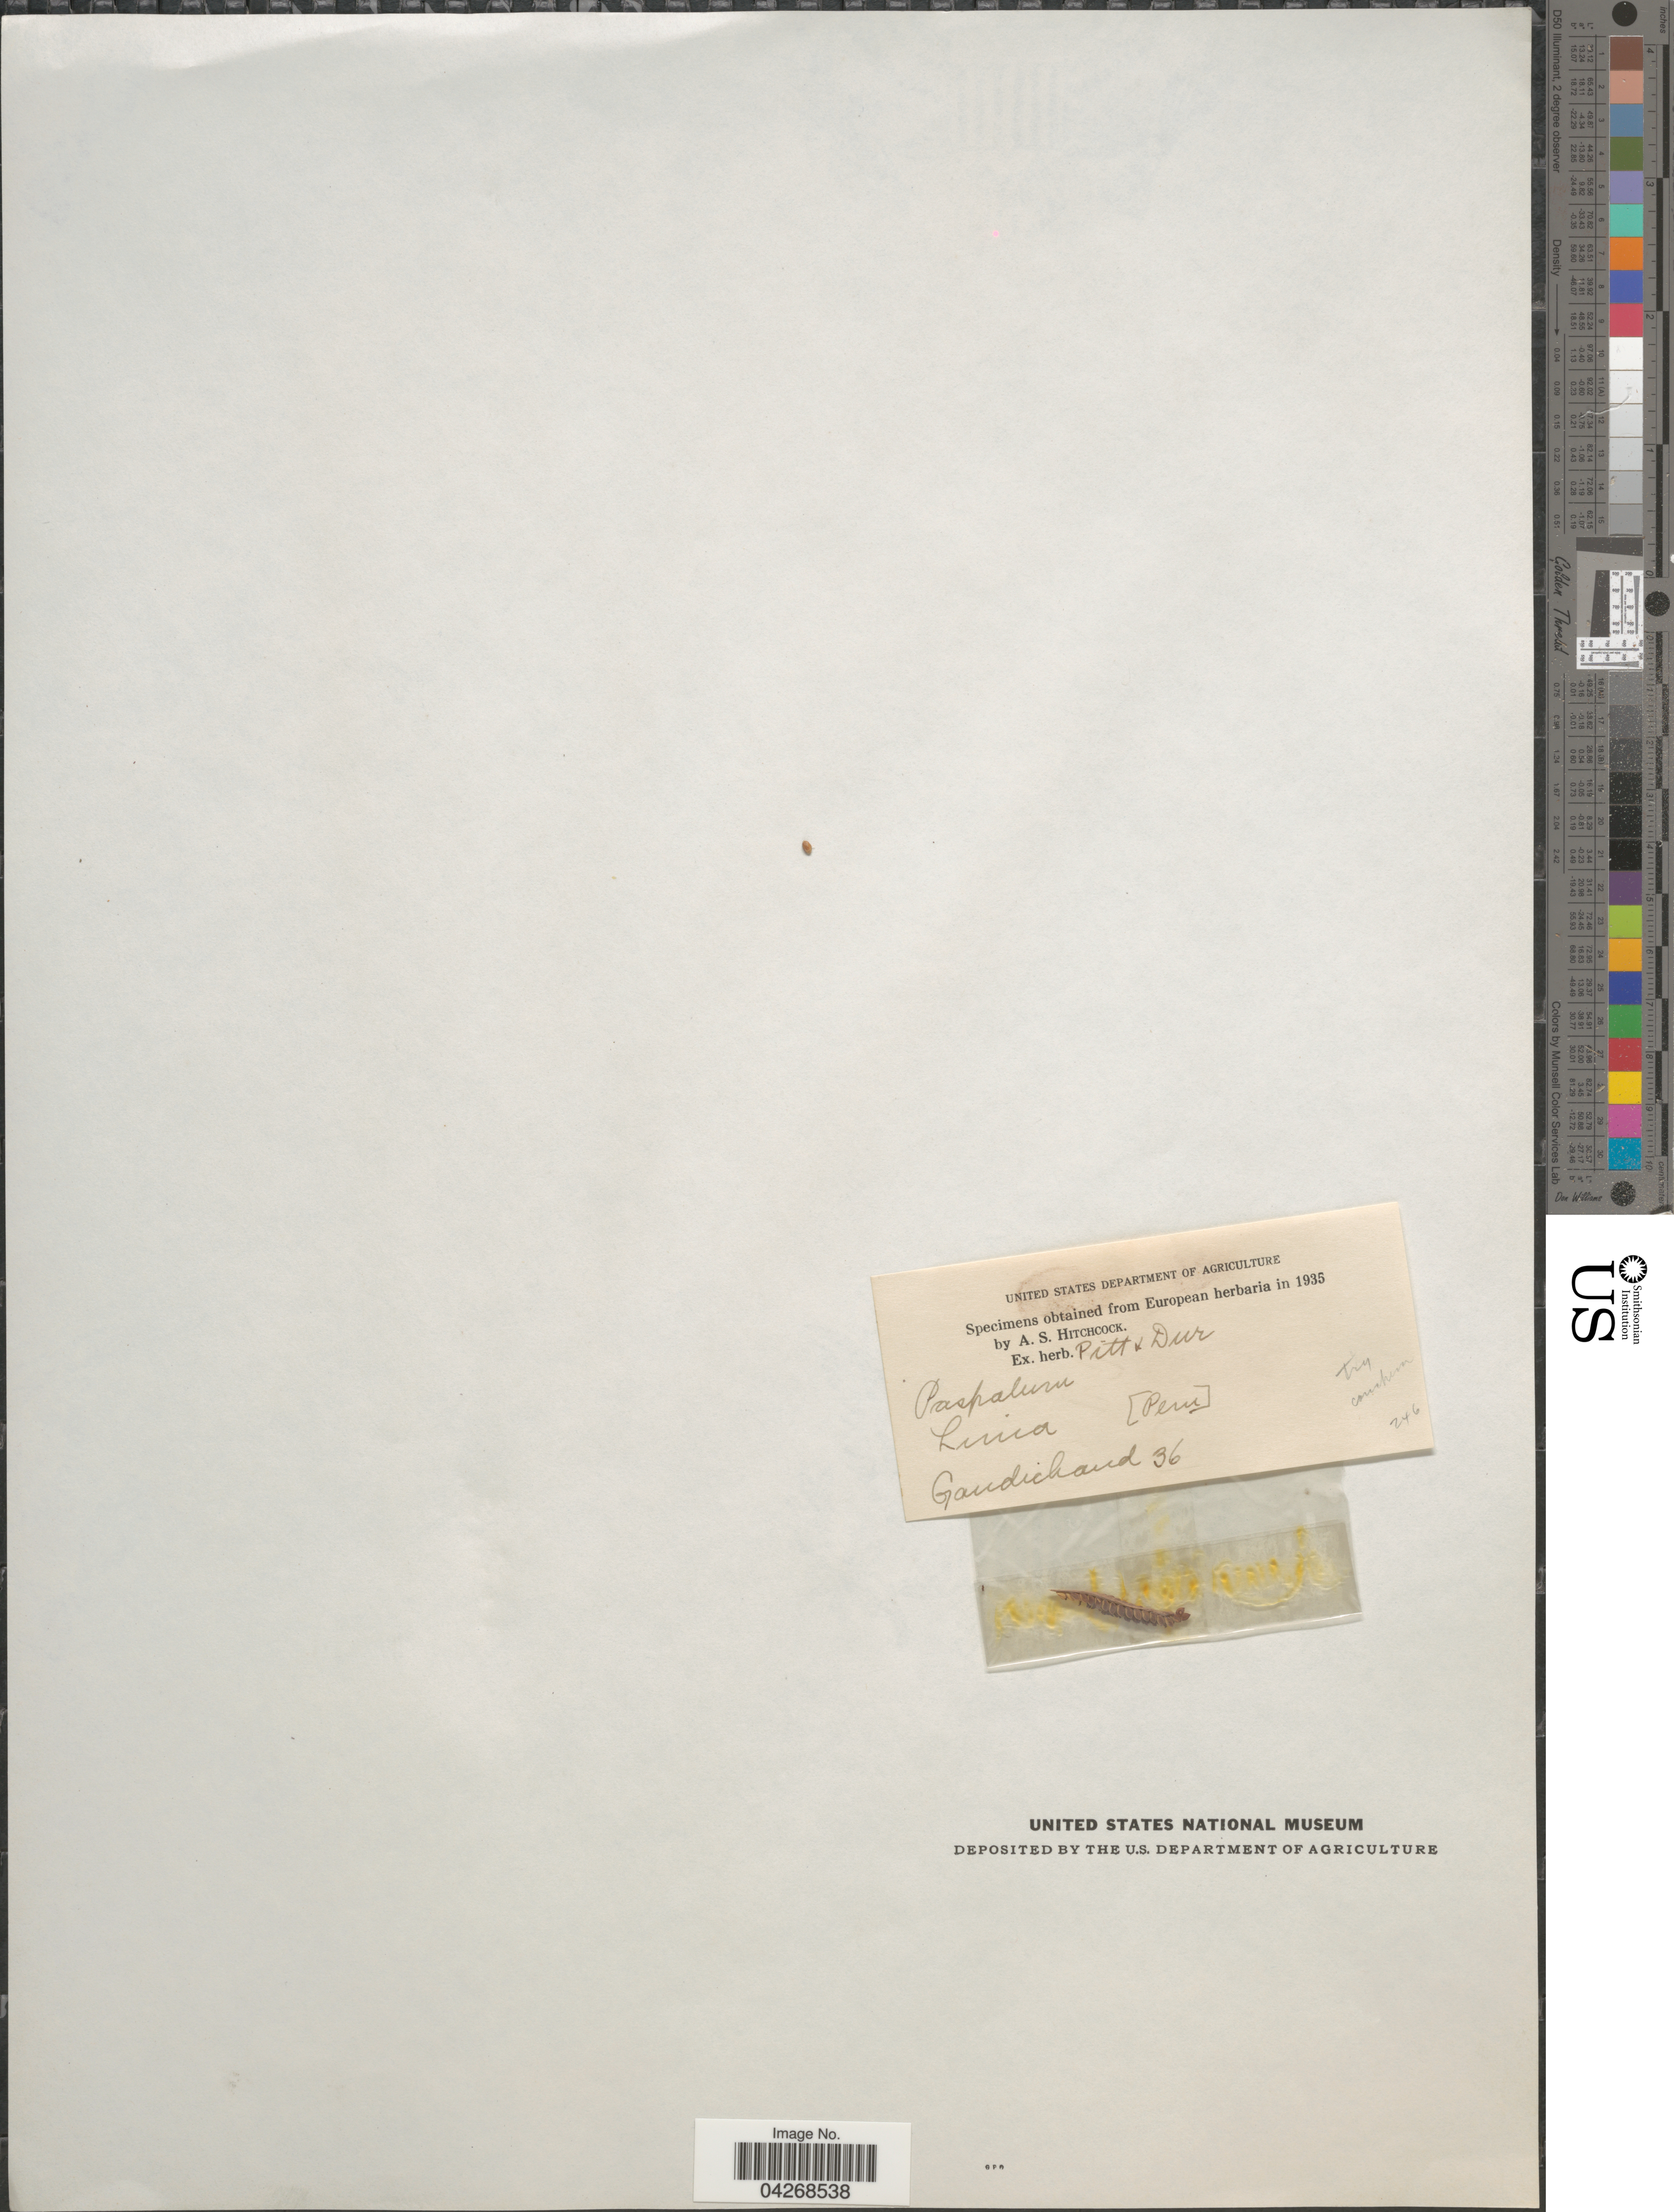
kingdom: Plantae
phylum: Tracheophyta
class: Liliopsida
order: Poales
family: Poaceae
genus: Paspalum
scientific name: Paspalum conspersum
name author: Schrad.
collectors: -. Gaudichaud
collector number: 36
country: Peru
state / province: Lima